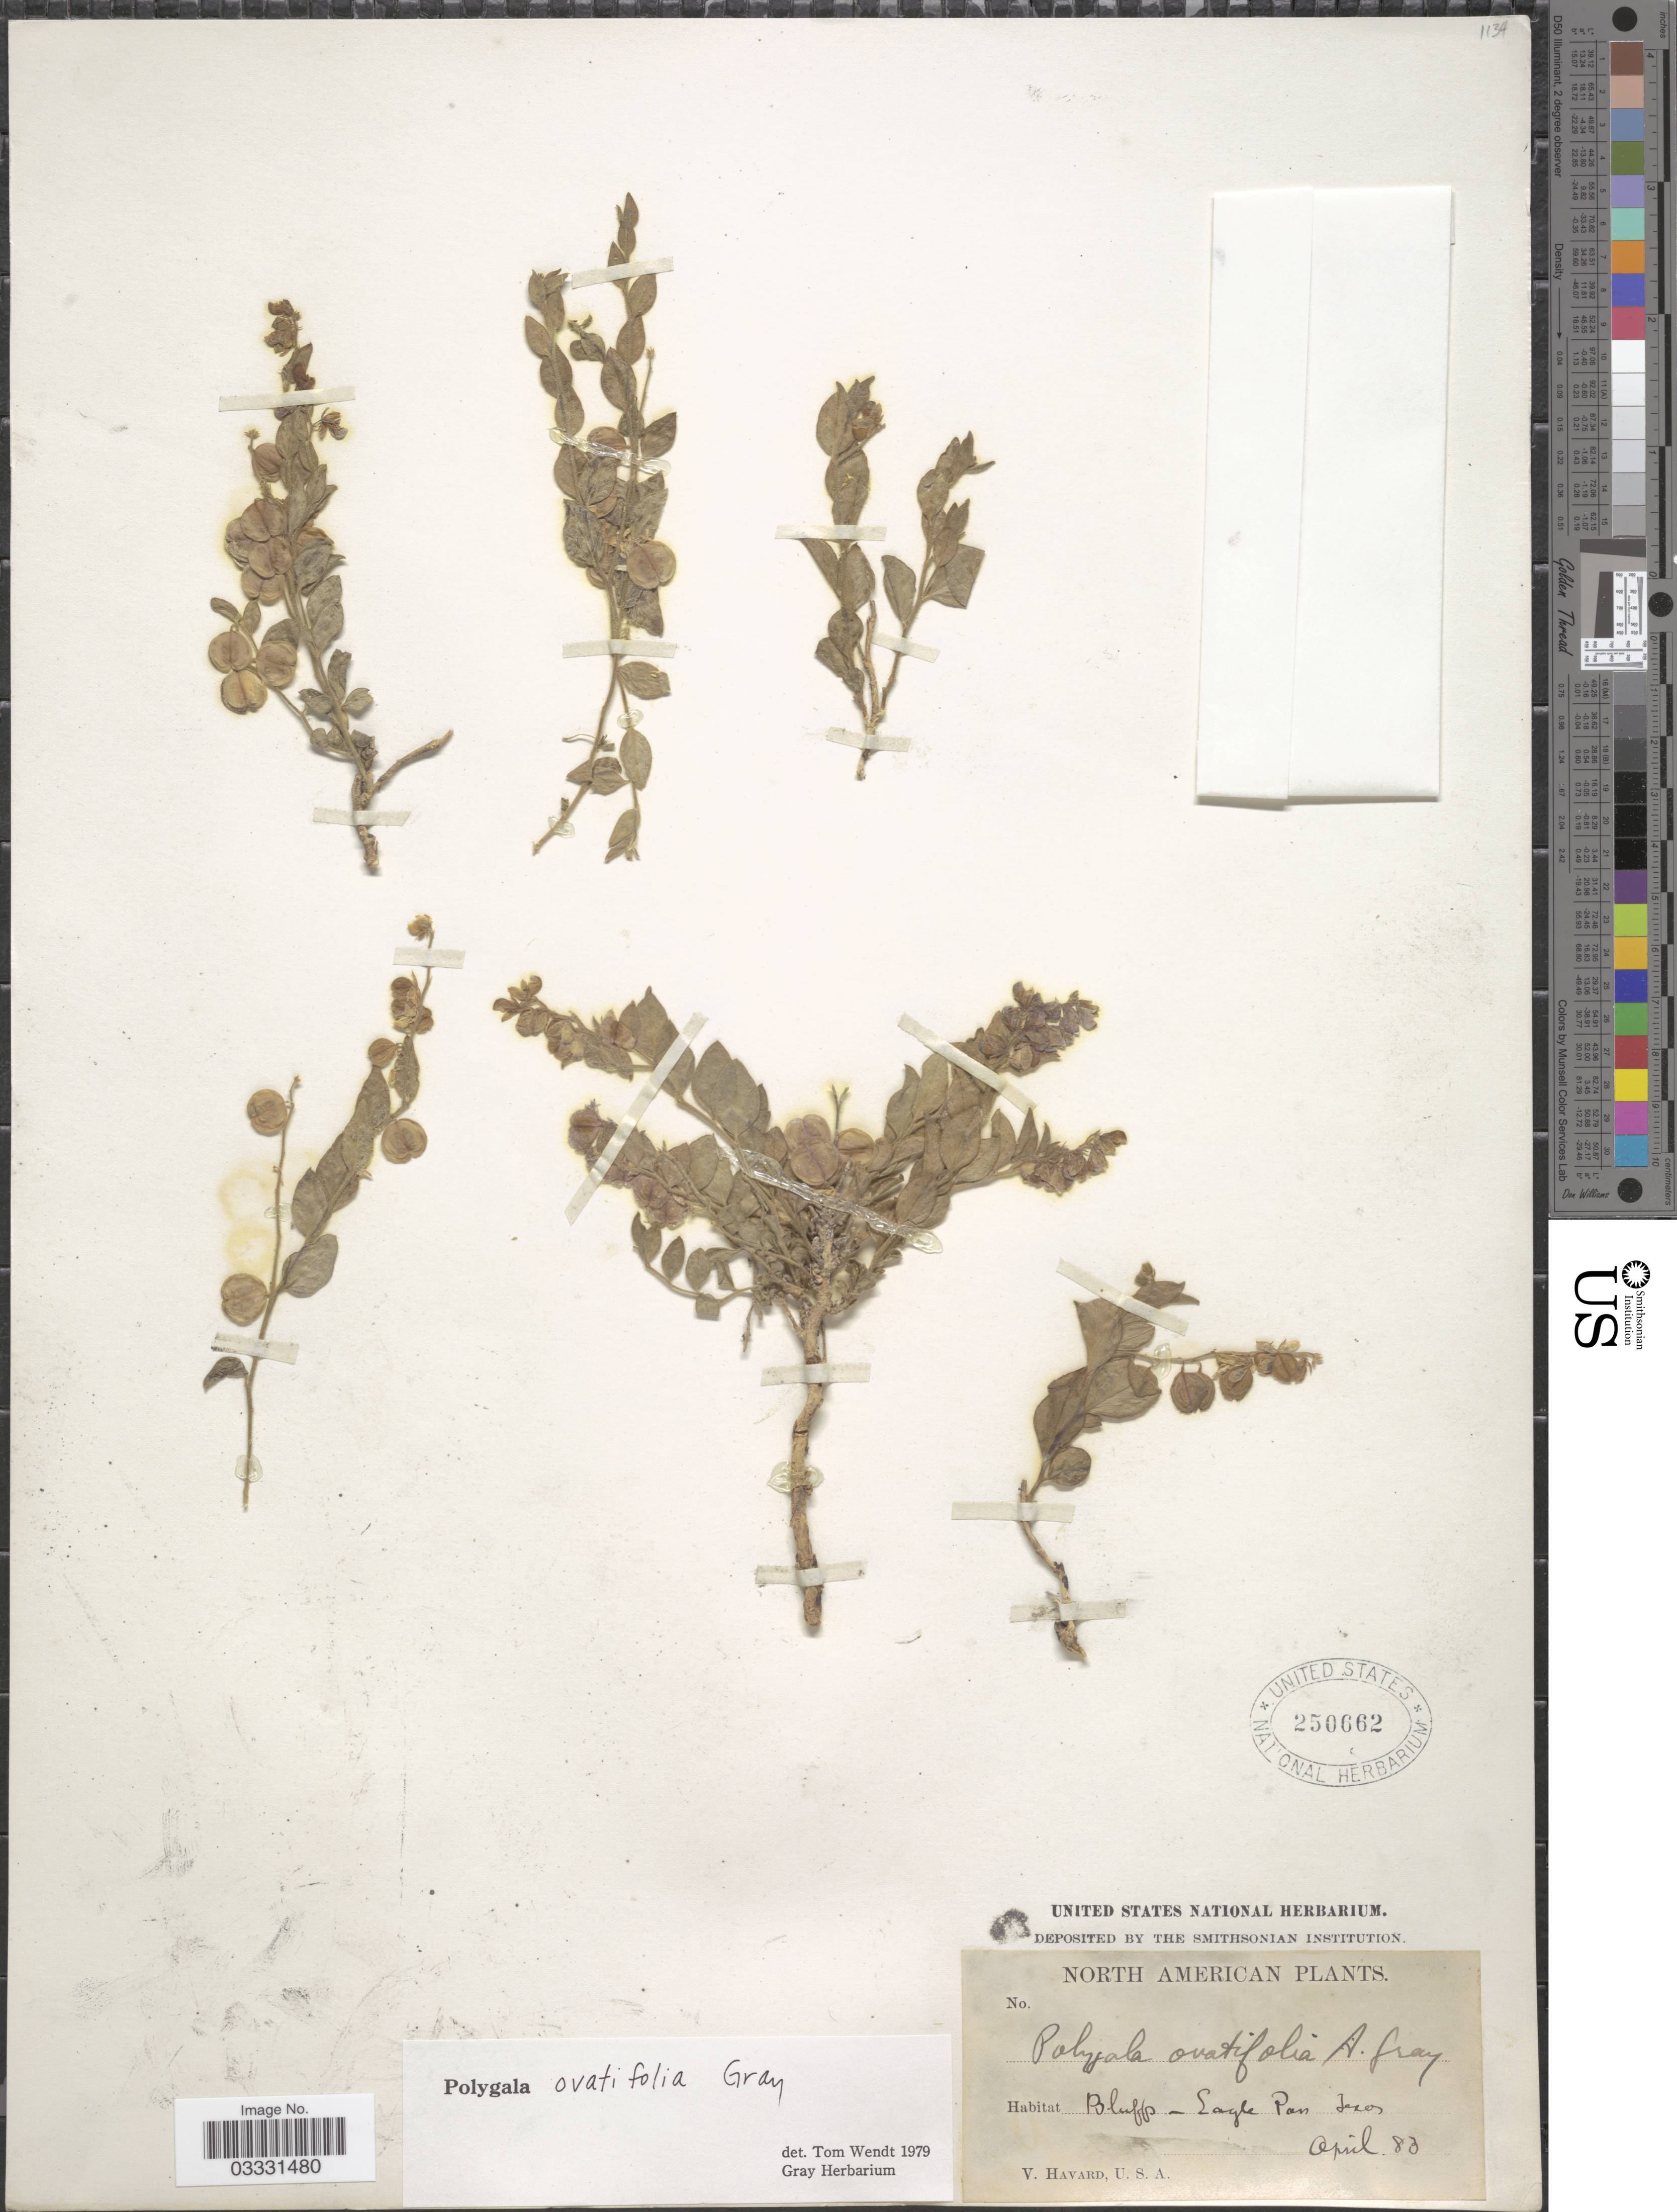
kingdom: Plantae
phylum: Tracheophyta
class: Magnoliopsida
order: Fabales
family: Polygalaceae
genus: Hebecarpa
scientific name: Hebecarpa ovatifolia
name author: (A. Gray) J.R. Abbott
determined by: Strong, Mark T., (BOT), Smithsonian Institution - National Museum of Natural History (UNITED STATES)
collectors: V. Havard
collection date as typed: Transcribed d/m/y: /4/83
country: United States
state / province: Texas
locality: Bluffs - Eagle Pass.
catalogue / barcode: US 250662